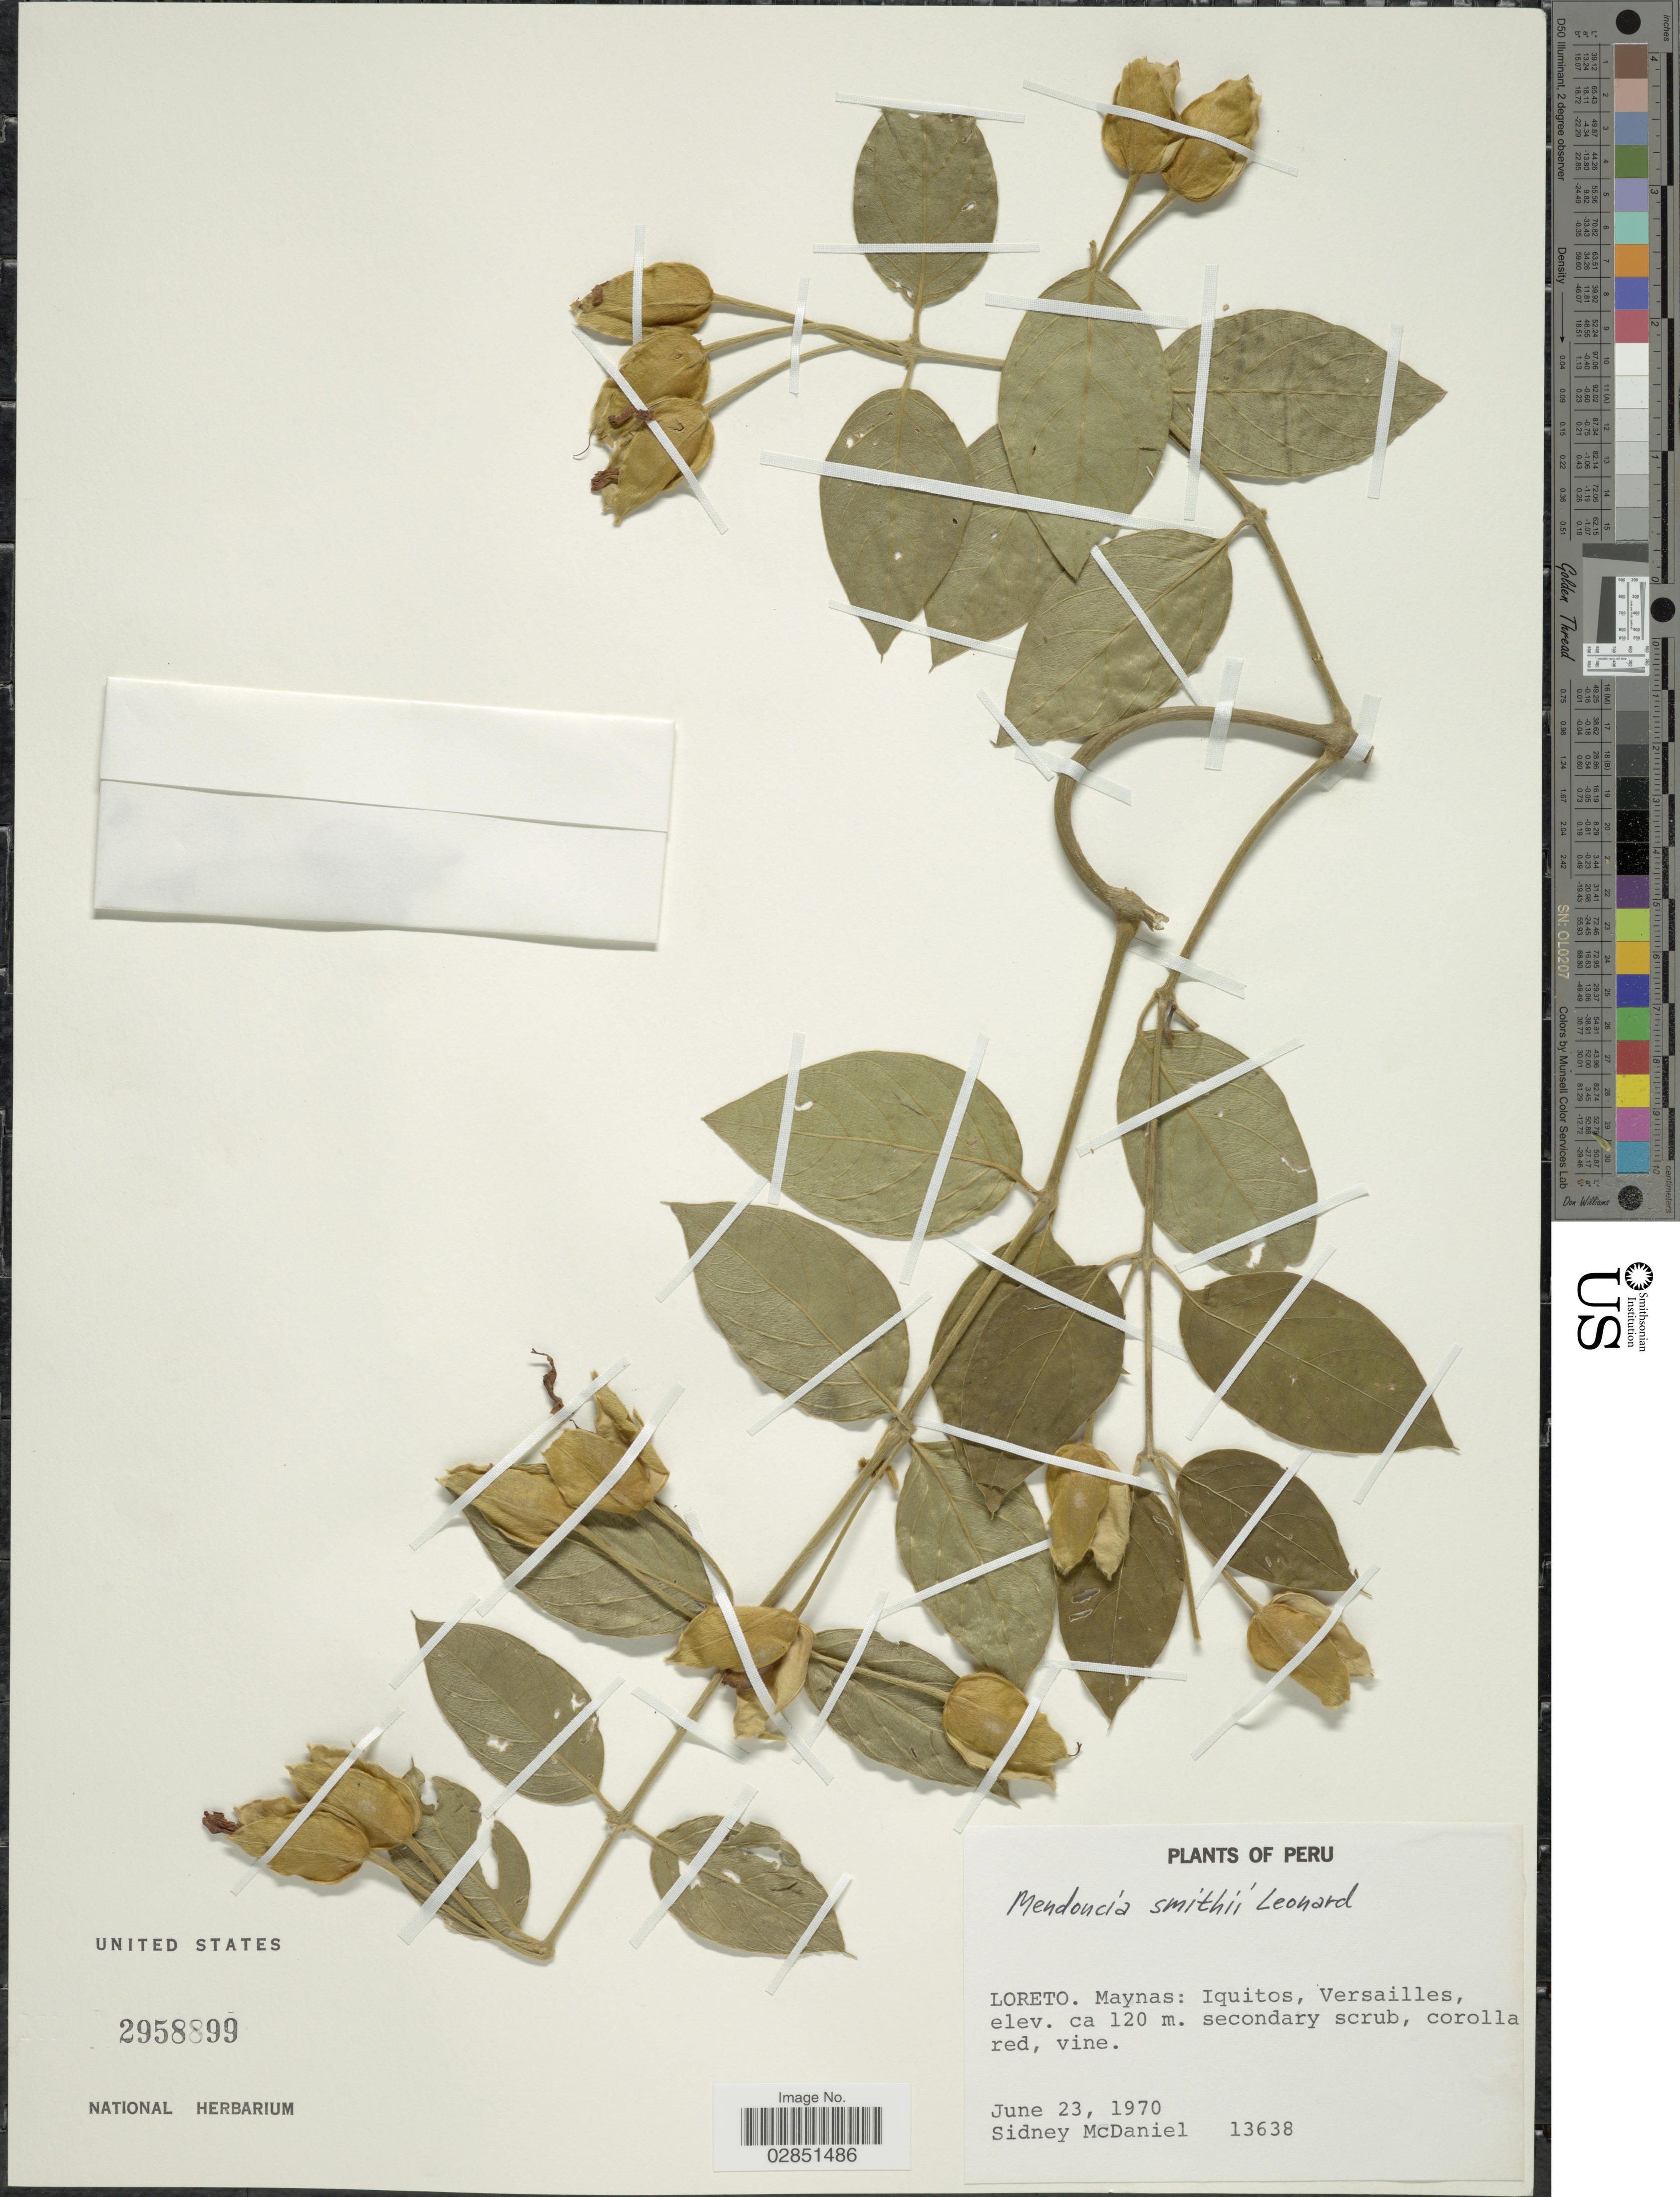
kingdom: Plantae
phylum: Tracheophyta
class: Magnoliopsida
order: Lamiales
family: Acanthaceae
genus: Mendoncia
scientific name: Mendoncia smithii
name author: Leonard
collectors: S. McDaniel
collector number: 13638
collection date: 1970-06-23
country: Peru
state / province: Loreto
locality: Maynas: Iquitos, Versailles.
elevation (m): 120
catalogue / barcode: US 2958899